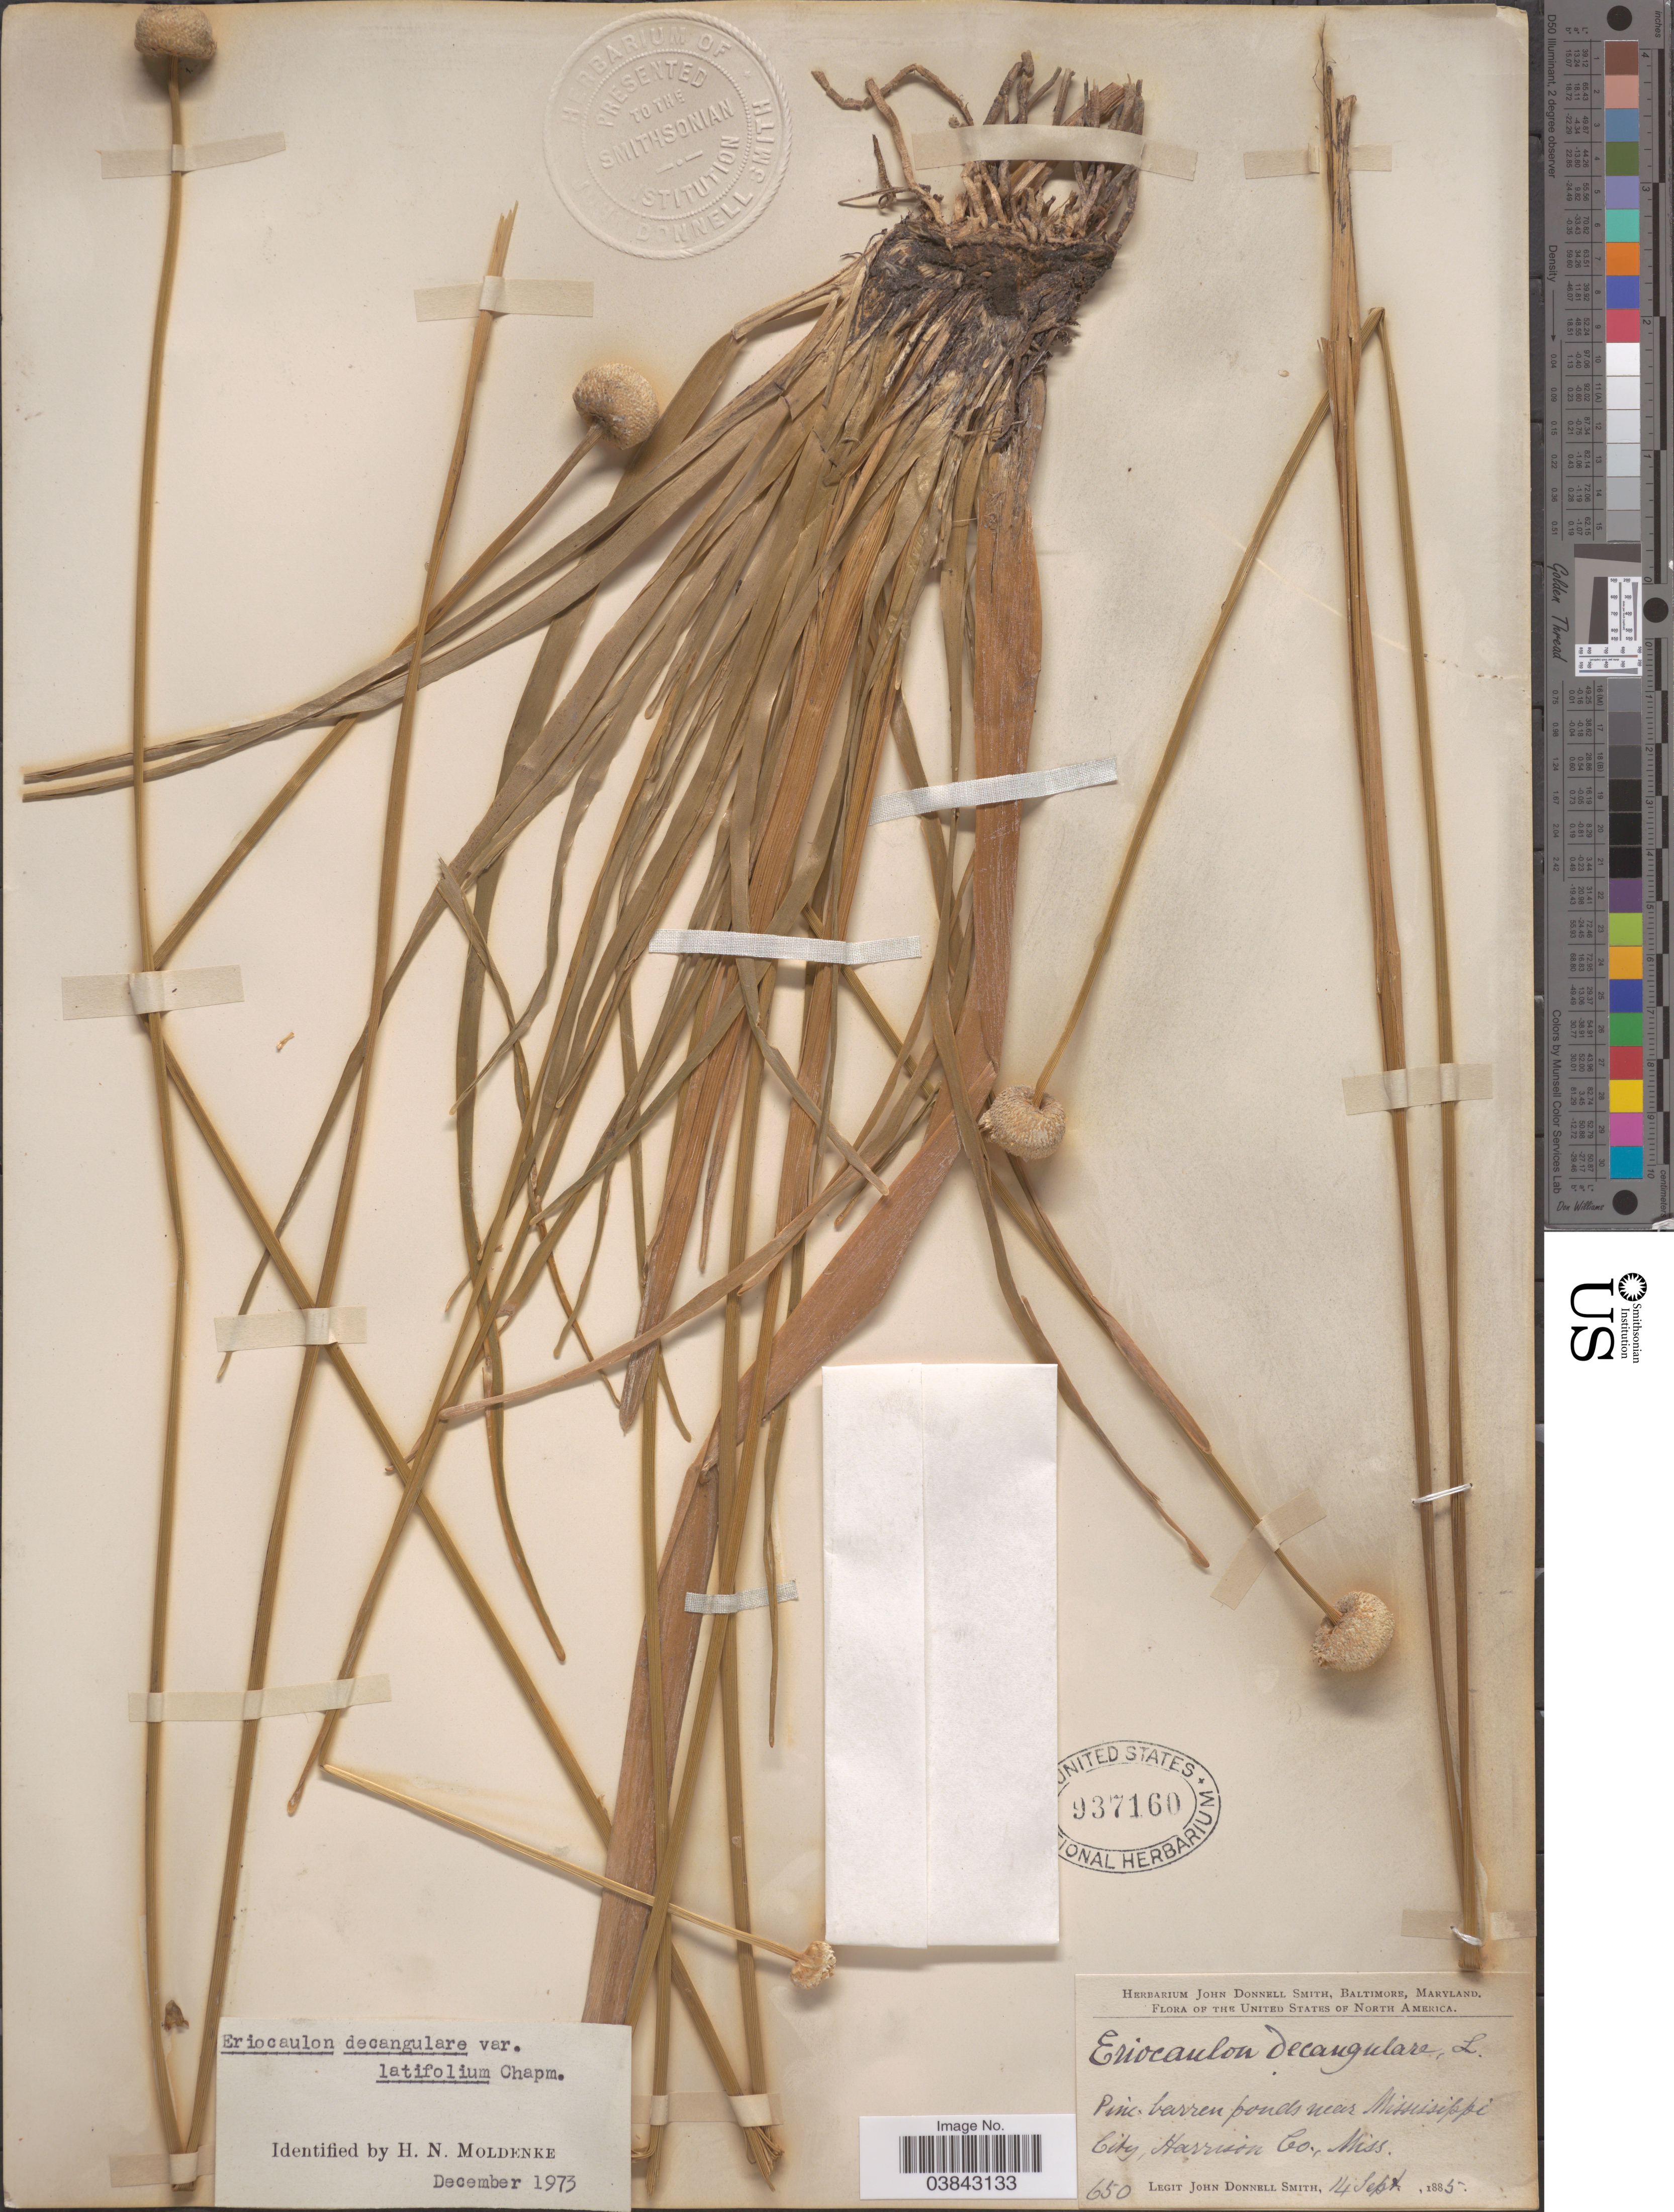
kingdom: Plantae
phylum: Tracheophyta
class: Liliopsida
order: Poales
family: Eriocaulaceae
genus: Eriocaulon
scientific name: Eriocaulon decangulare var. latifolium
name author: Chapm. ex Moldenke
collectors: J. Donnell Smith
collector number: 650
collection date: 1885-09-14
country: United States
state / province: Mississippi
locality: Near Mississippi City, Harrison Co.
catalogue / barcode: US 937160